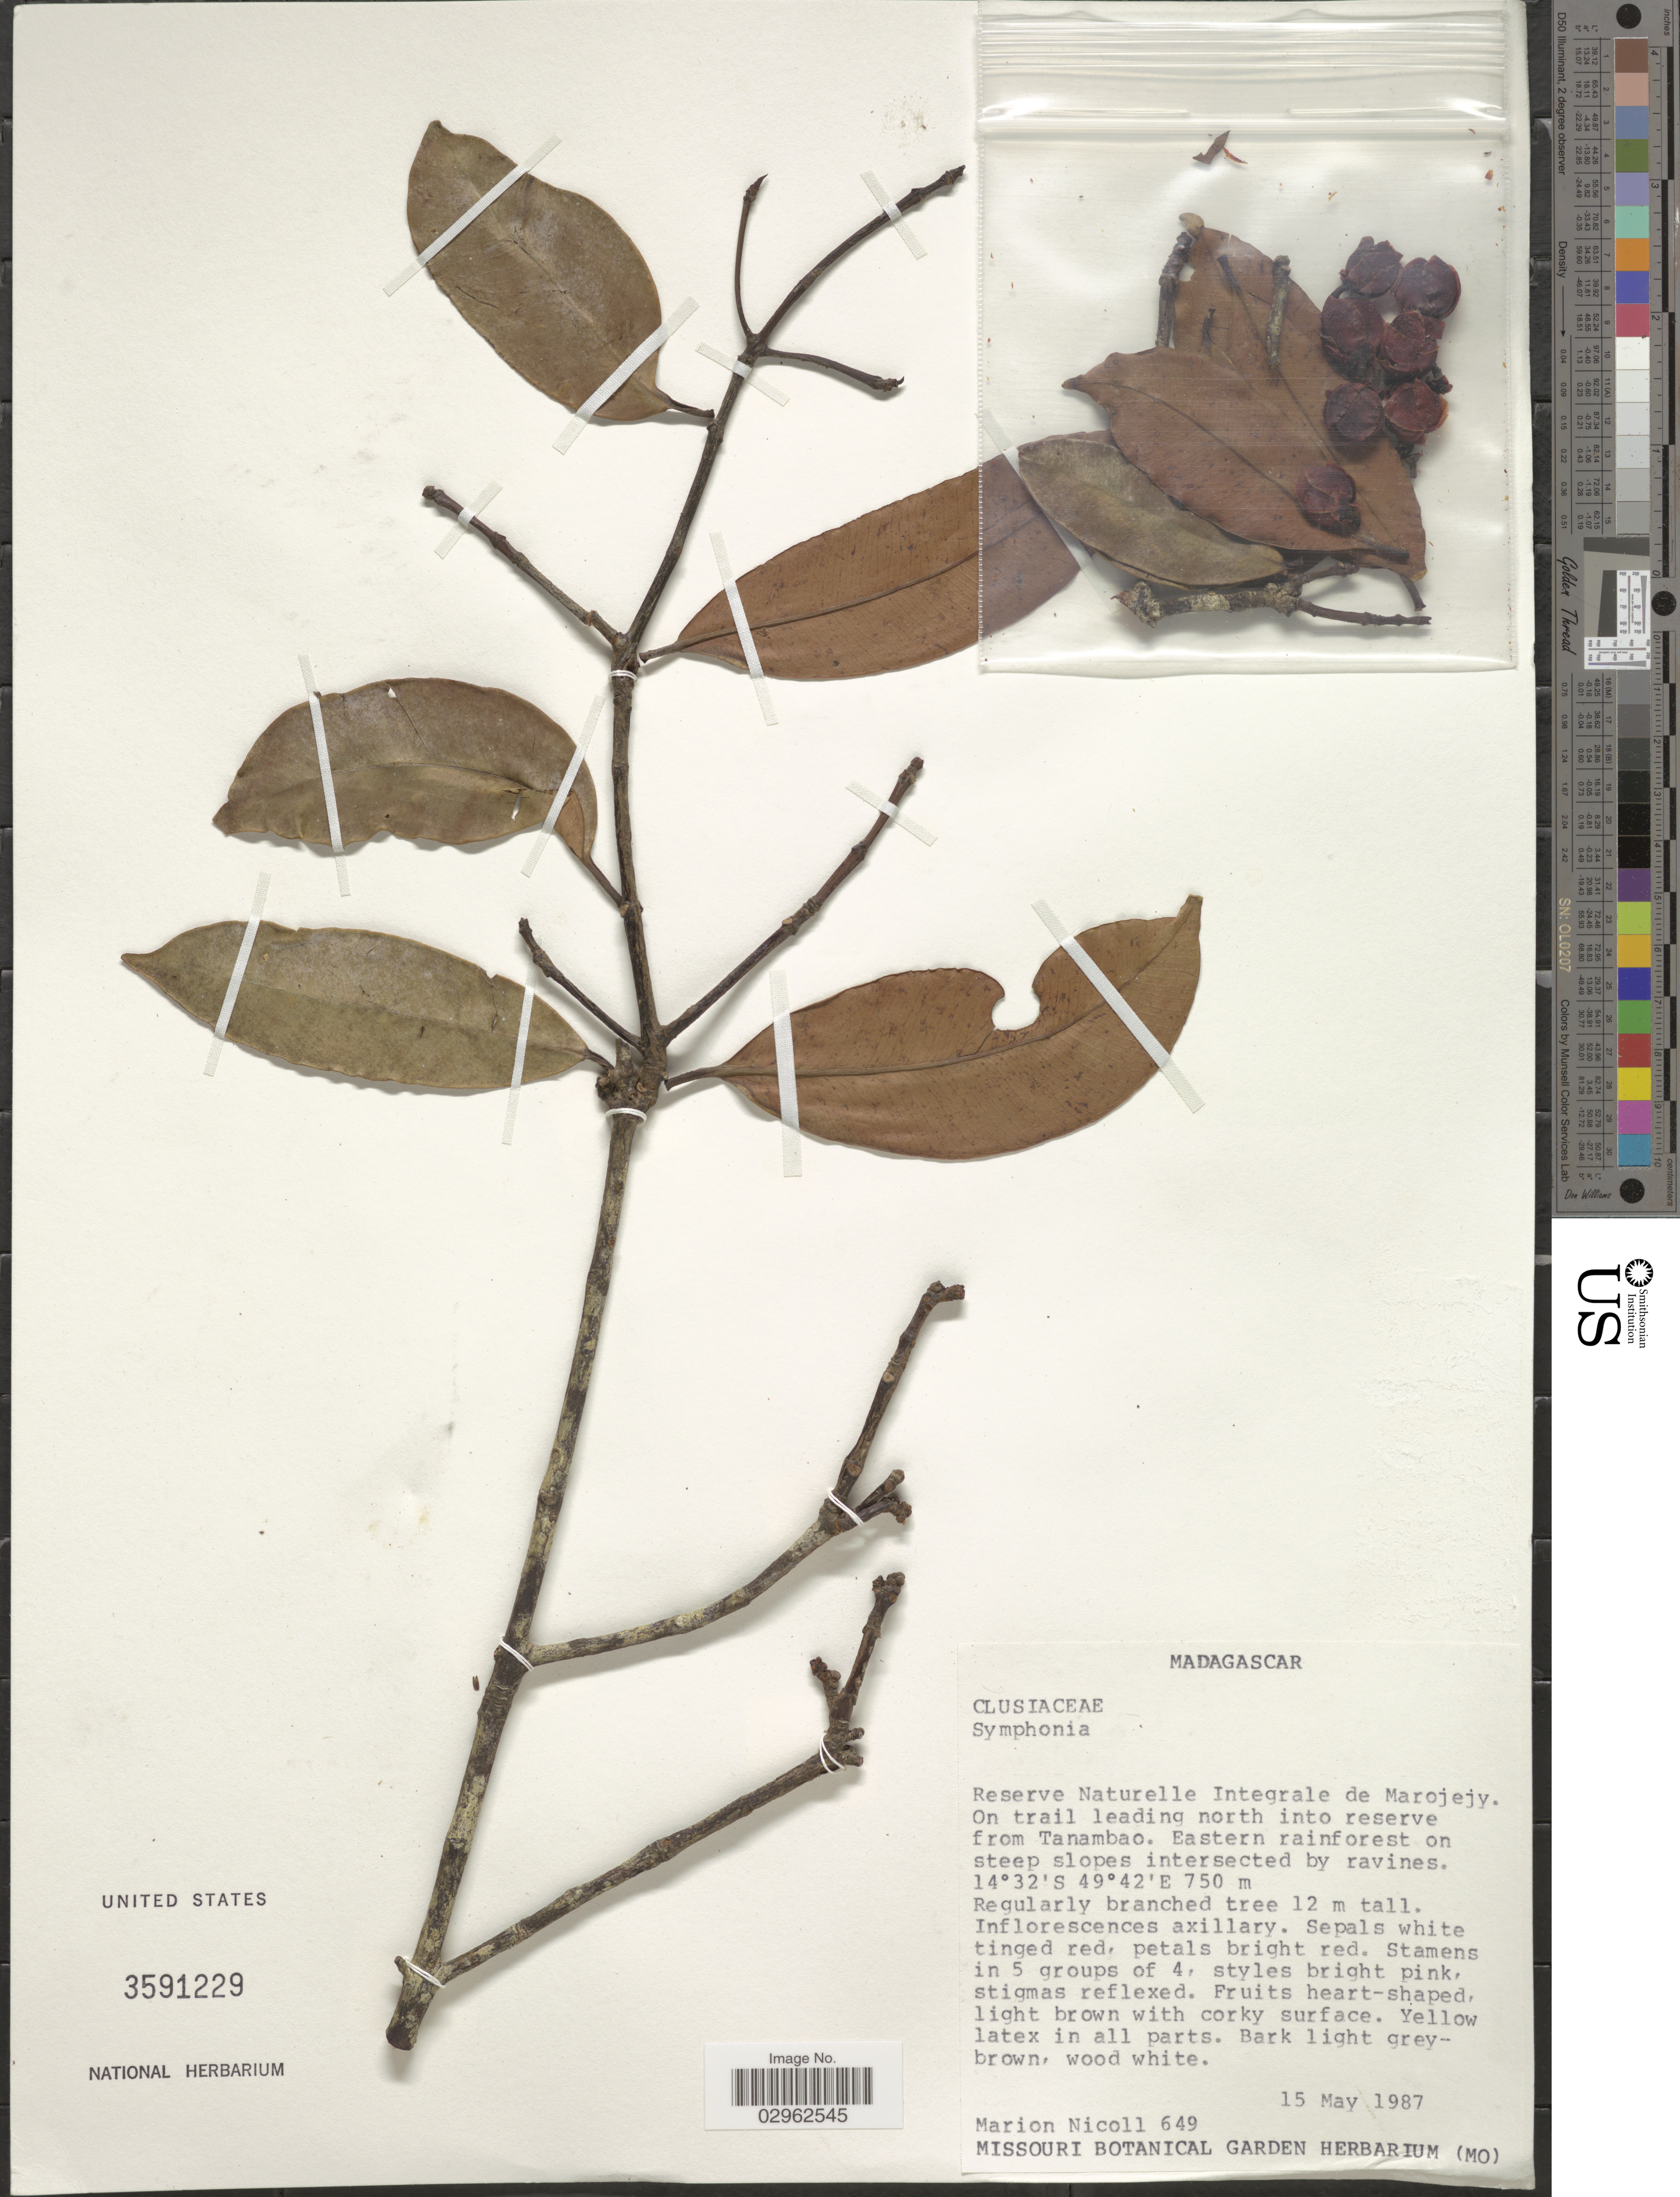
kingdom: Plantae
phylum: Tracheophyta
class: Magnoliopsida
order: Malpighiales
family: Clusiaceae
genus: Symphonia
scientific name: Symphonia sp.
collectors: M. F. Nicoll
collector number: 649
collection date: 1987-05-15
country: Madagascar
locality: Reserve Naturelle Integrale de Marojejy. On trail leading north into reserve from Tanambao. Eastern rainforest on steep slopes intersected by ravines.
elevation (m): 750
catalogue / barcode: US 3591229